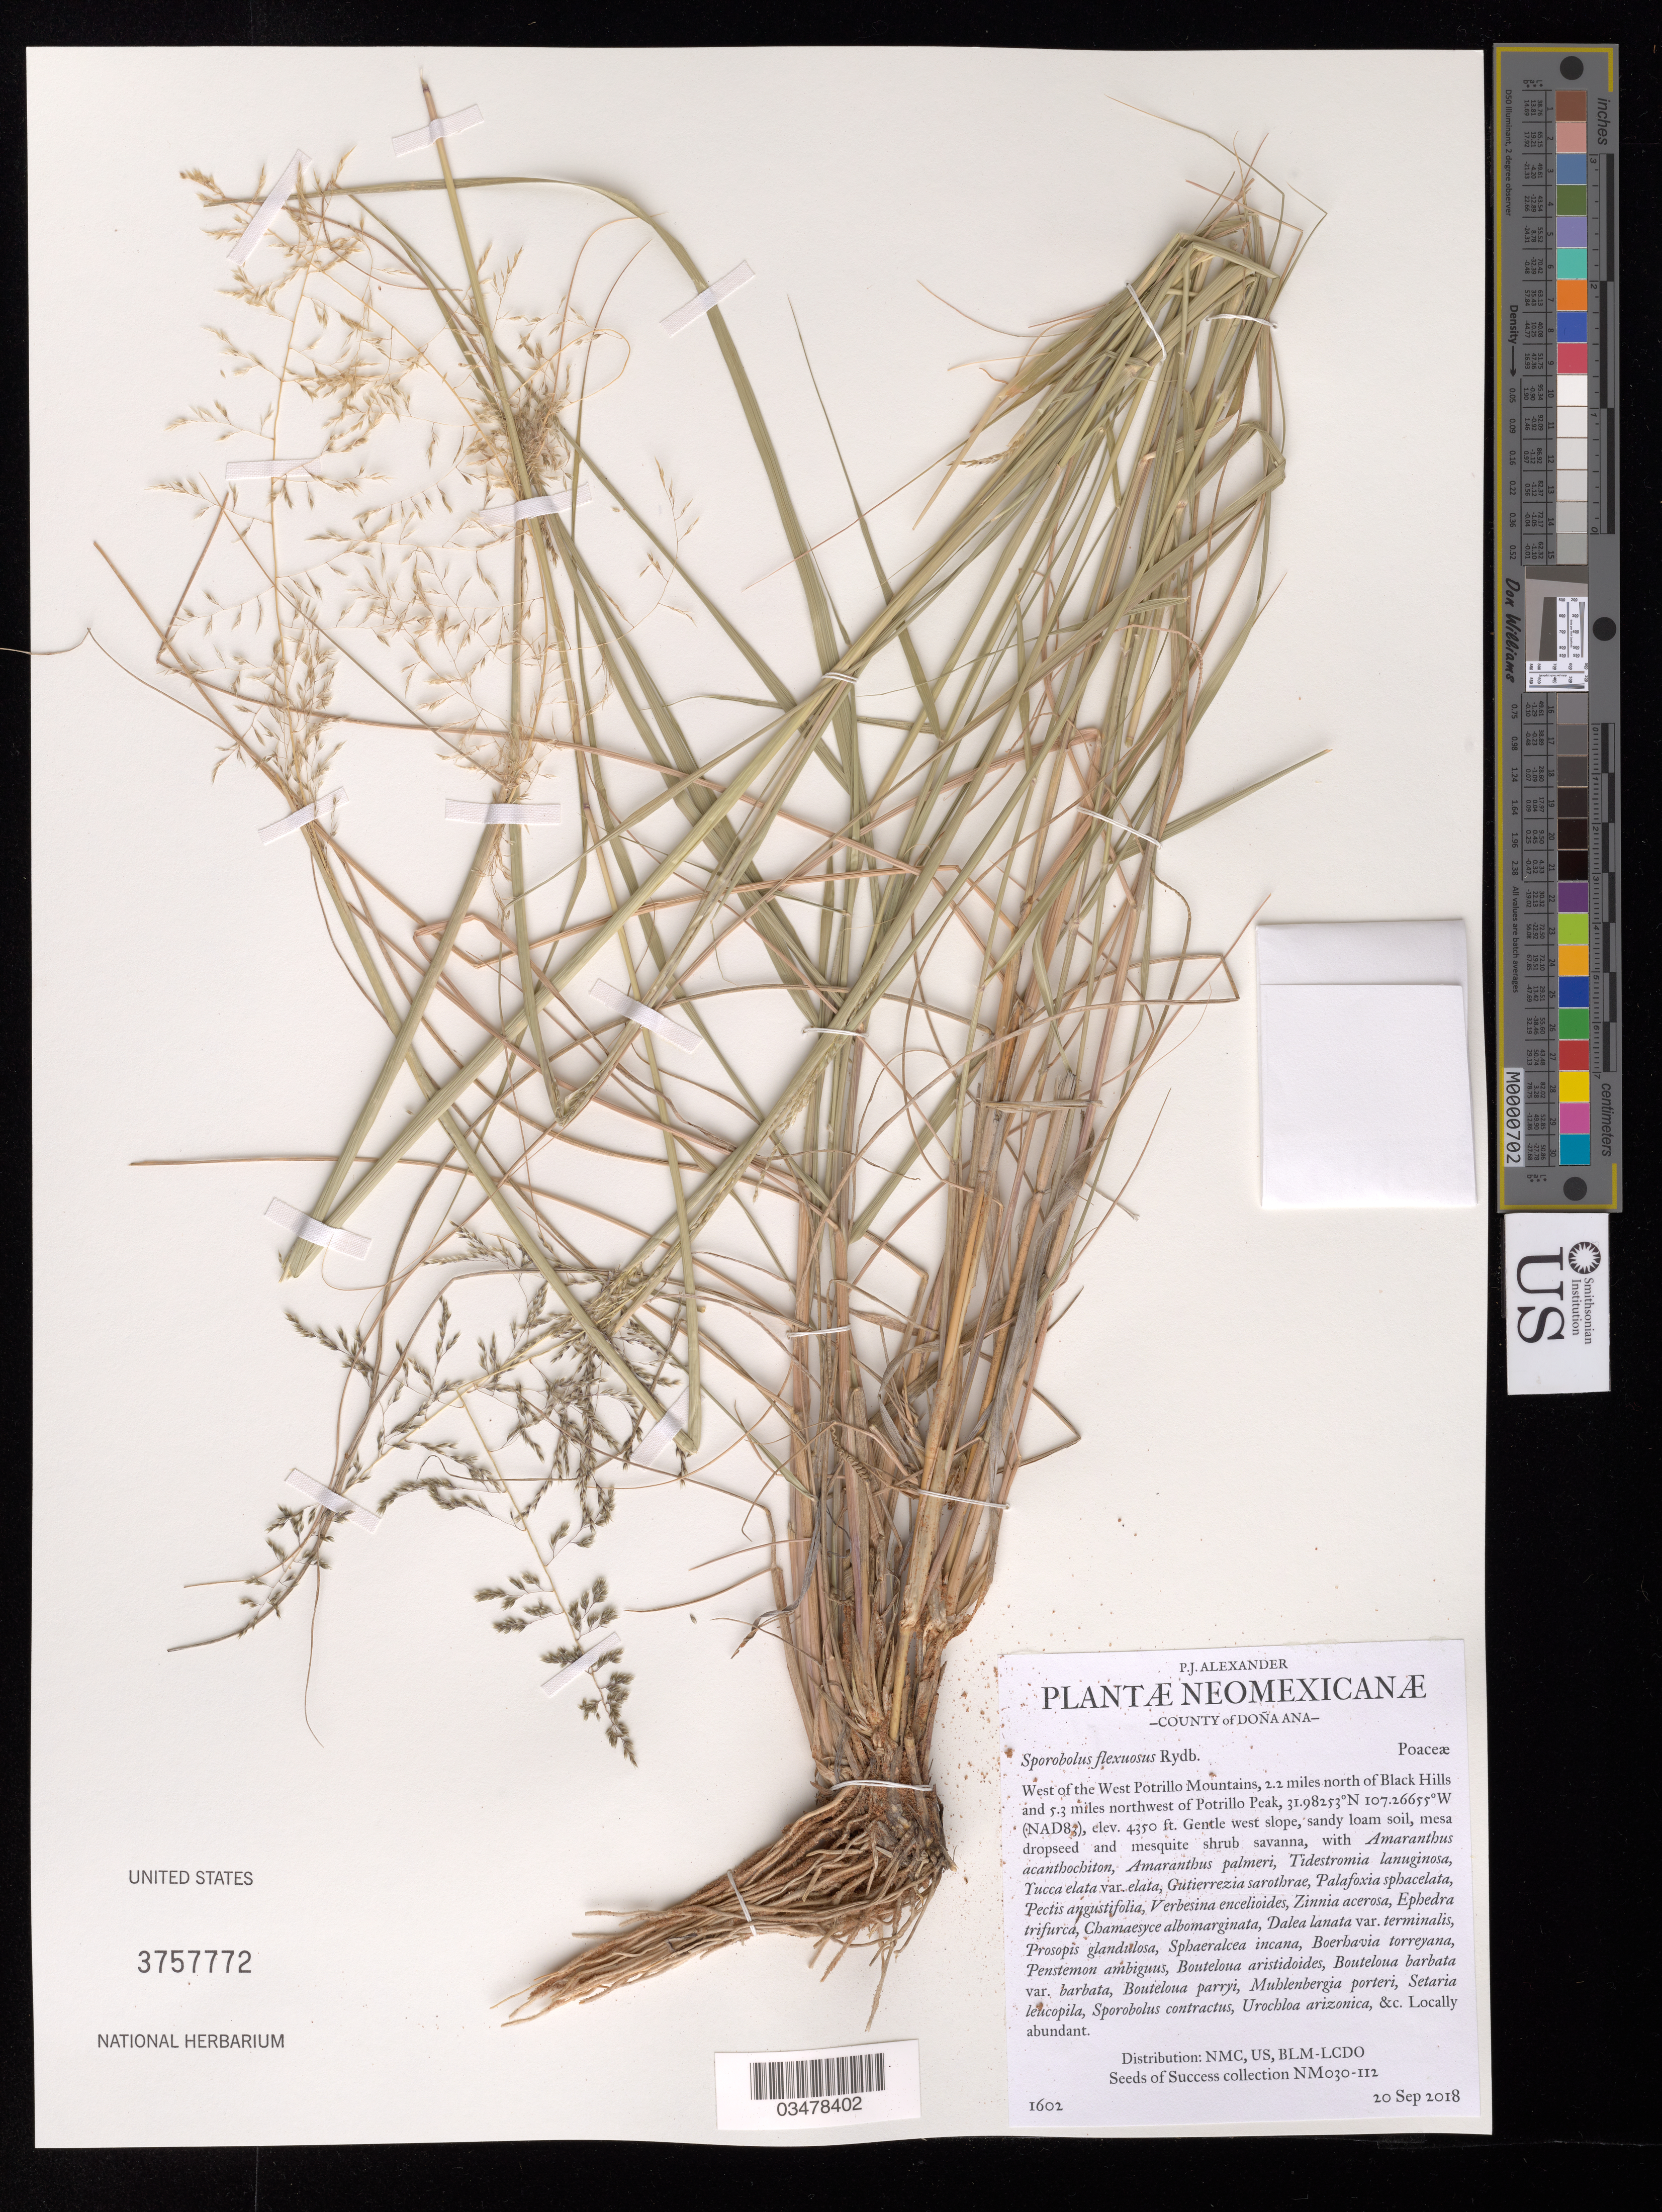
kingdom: Plantae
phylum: Tracheophyta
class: Liliopsida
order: Poales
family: Poaceae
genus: Sporobolus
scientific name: Sporobolus flexuosus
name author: (Thurb.) Rydb.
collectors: P. Alexander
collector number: NM030-112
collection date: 2018-09-20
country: United States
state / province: New Mexico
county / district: Dona Ana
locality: Allotment 03016. W of West Potrillo Mtns, 2.2 mi. N of Black Hills and 5.3 mi. NW of Portillo Peak.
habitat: Ecological site: R042XB011NM, Deep Sand. With Zinnia acerosa, Ephedra trifurca, Dalea lanata, etc.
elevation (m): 1326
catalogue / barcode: US 3757772